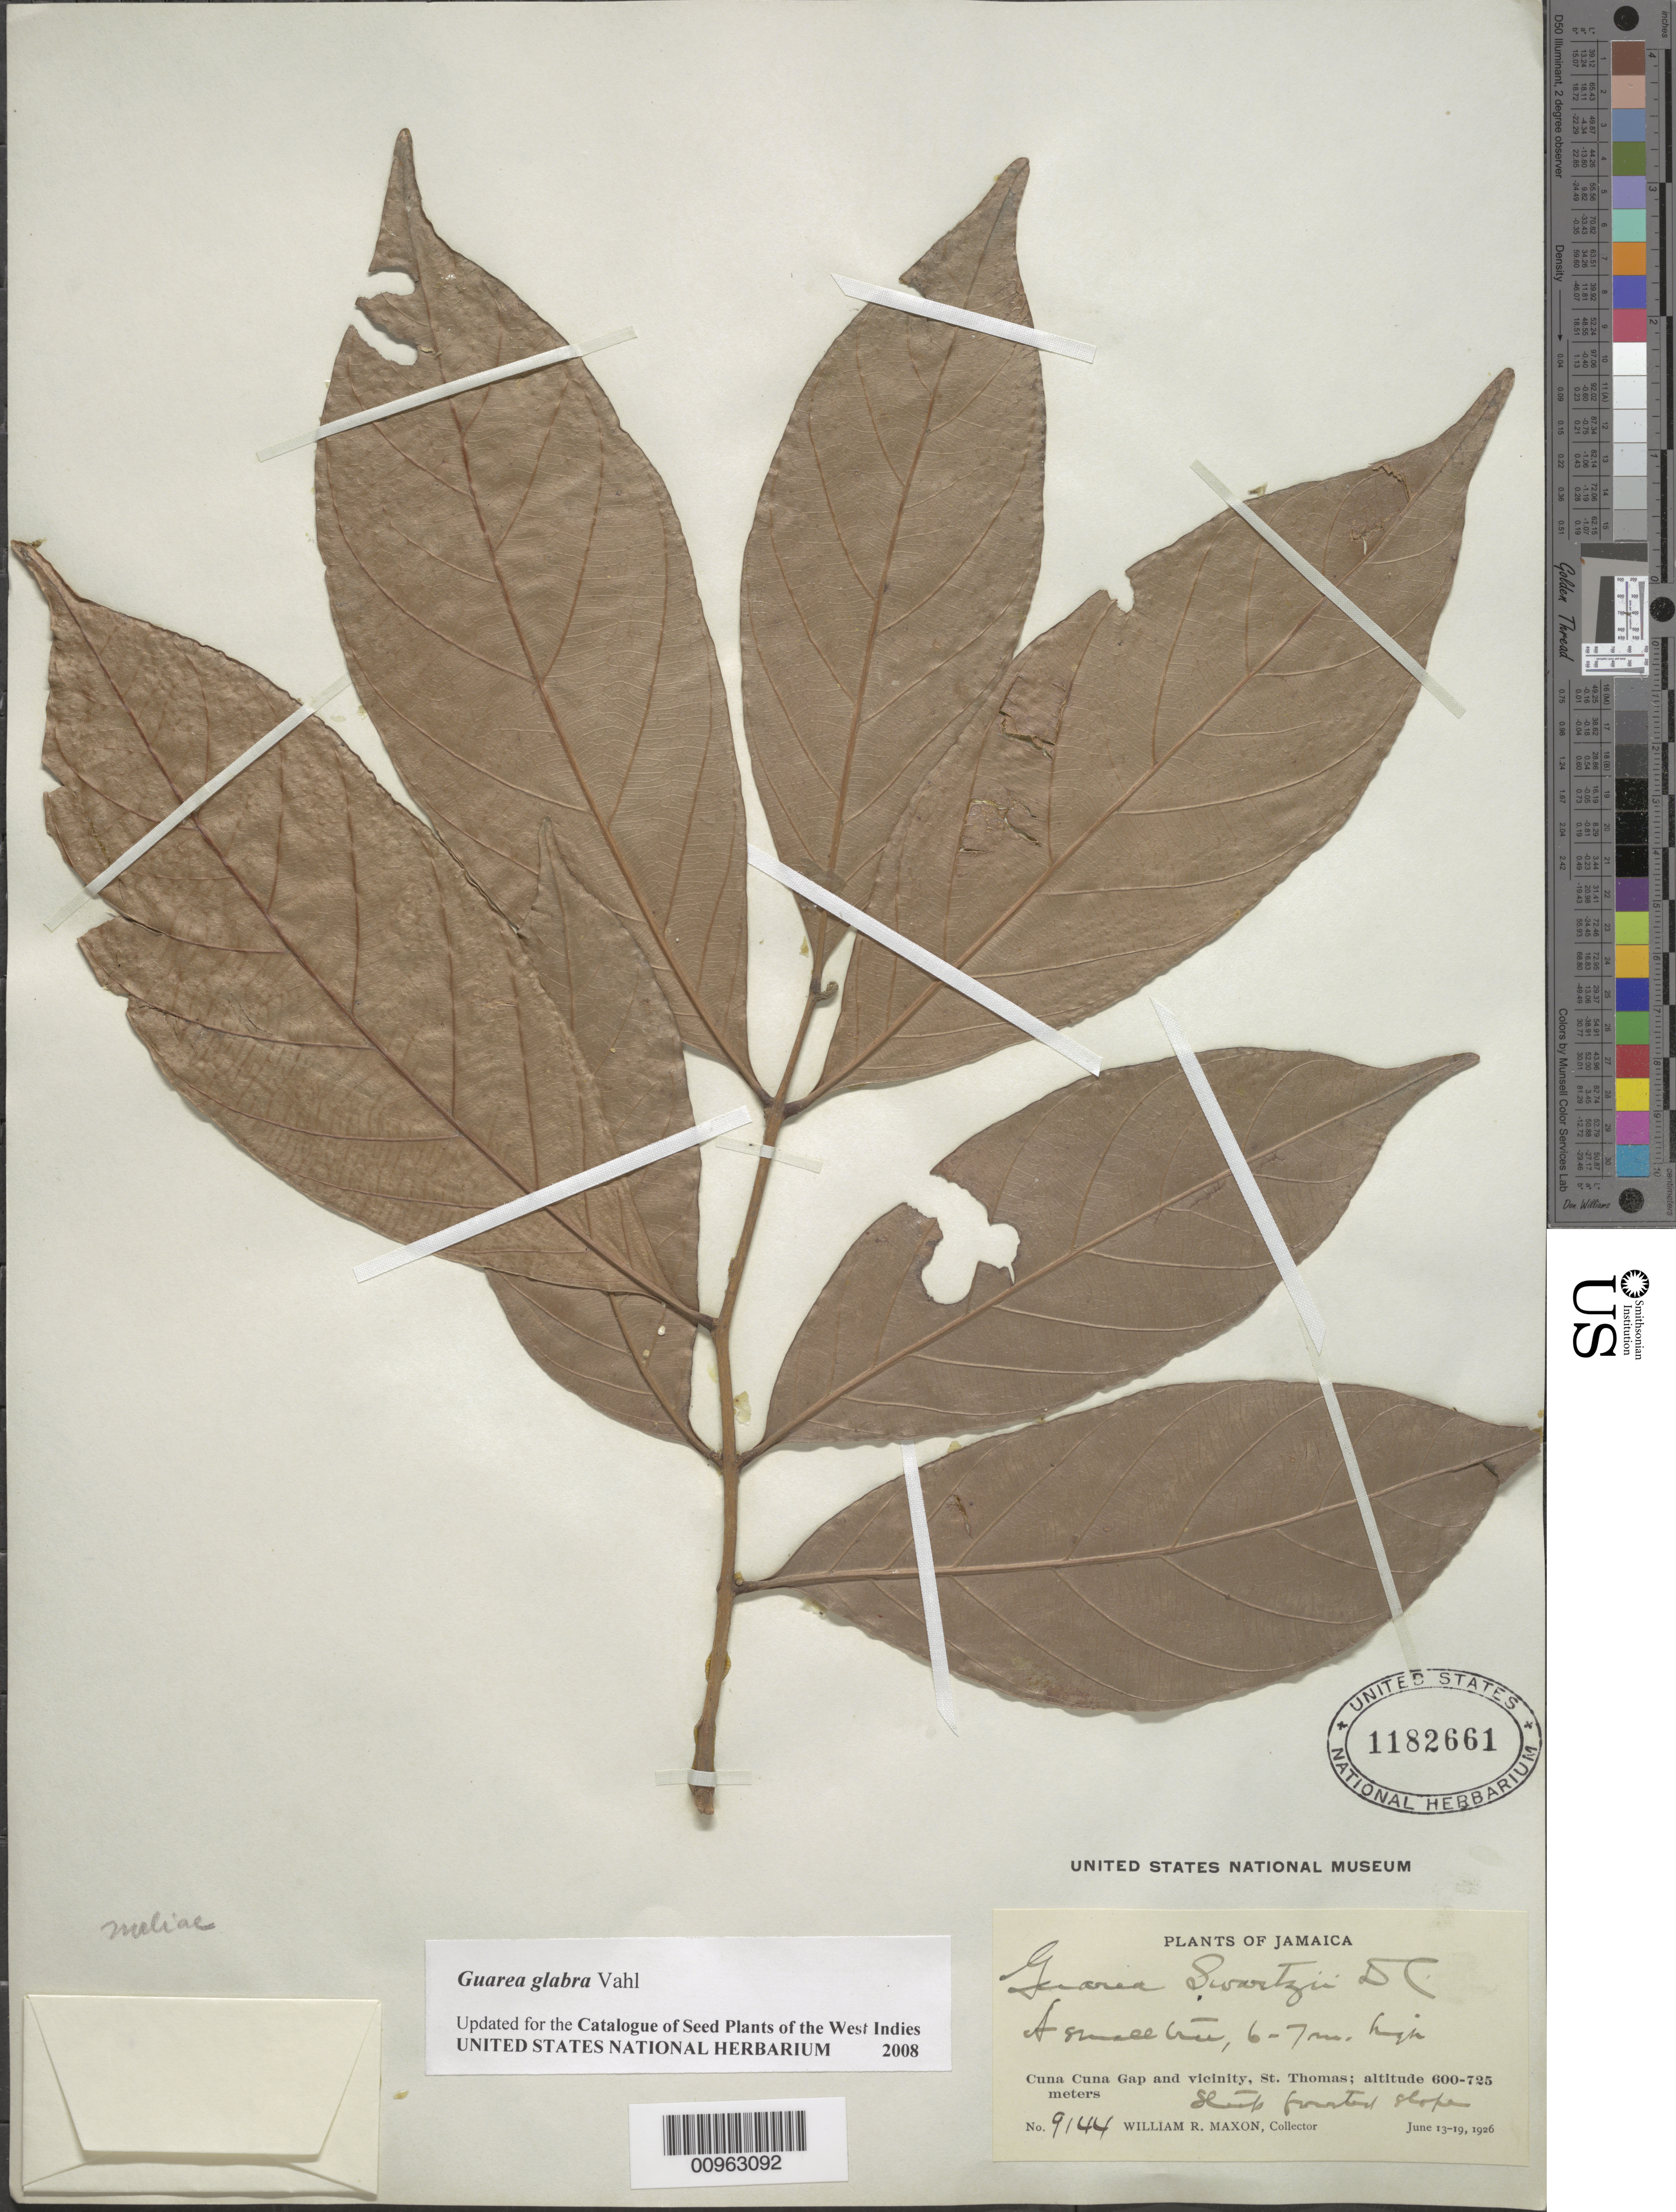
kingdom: Plantae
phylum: Tracheophyta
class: Magnoliopsida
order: Sapindales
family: Meliaceae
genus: Guarea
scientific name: Guarea glabra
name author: Vahl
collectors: W. R. Maxon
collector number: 9144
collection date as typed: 13 Jun 1926 to 19 Jun 1926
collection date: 1926-06-13/1926-06-19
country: Jamaica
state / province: Saint Thomas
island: Jamaica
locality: Cuna Cuna Gap and vicinity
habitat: Steep forested slope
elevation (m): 600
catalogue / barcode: US 1182661